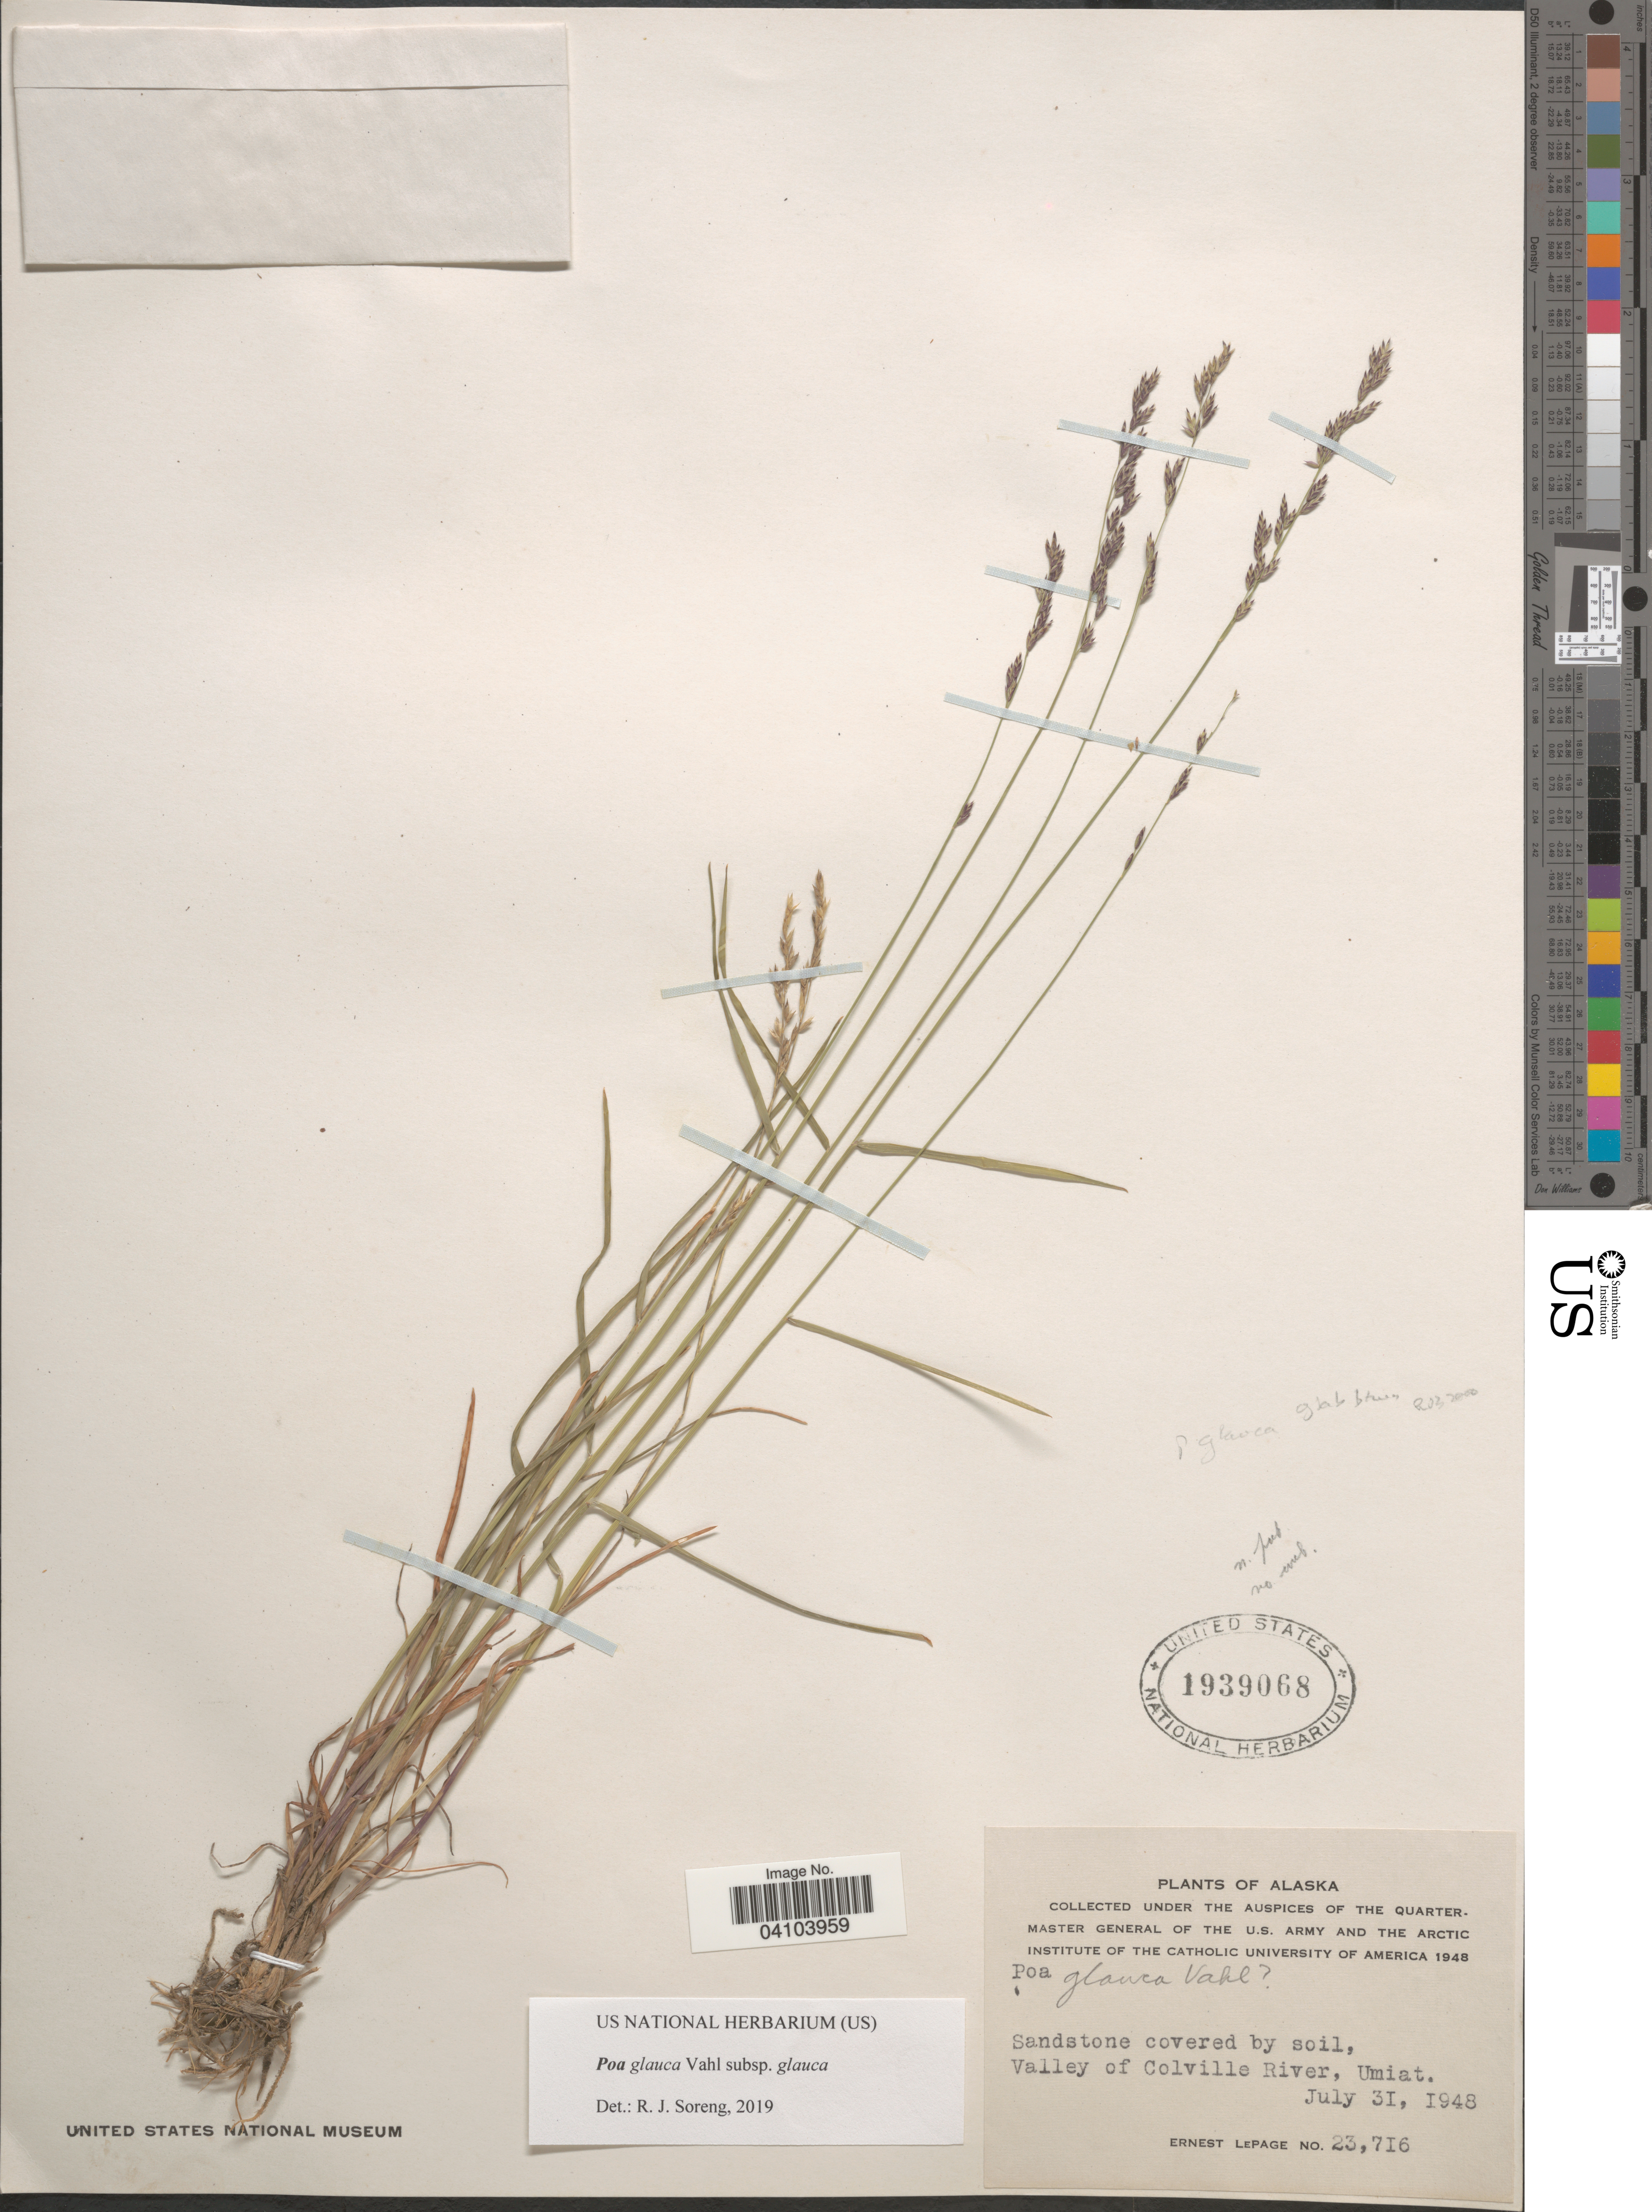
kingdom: Plantae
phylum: Tracheophyta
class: Liliopsida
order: Poales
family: Poaceae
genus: Poa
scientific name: Poa glauca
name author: Vahl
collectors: E. Lepage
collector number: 23716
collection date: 1948-07-31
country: United States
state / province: Alaska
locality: Valley of Colville River, Umiat.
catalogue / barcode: US 1939068